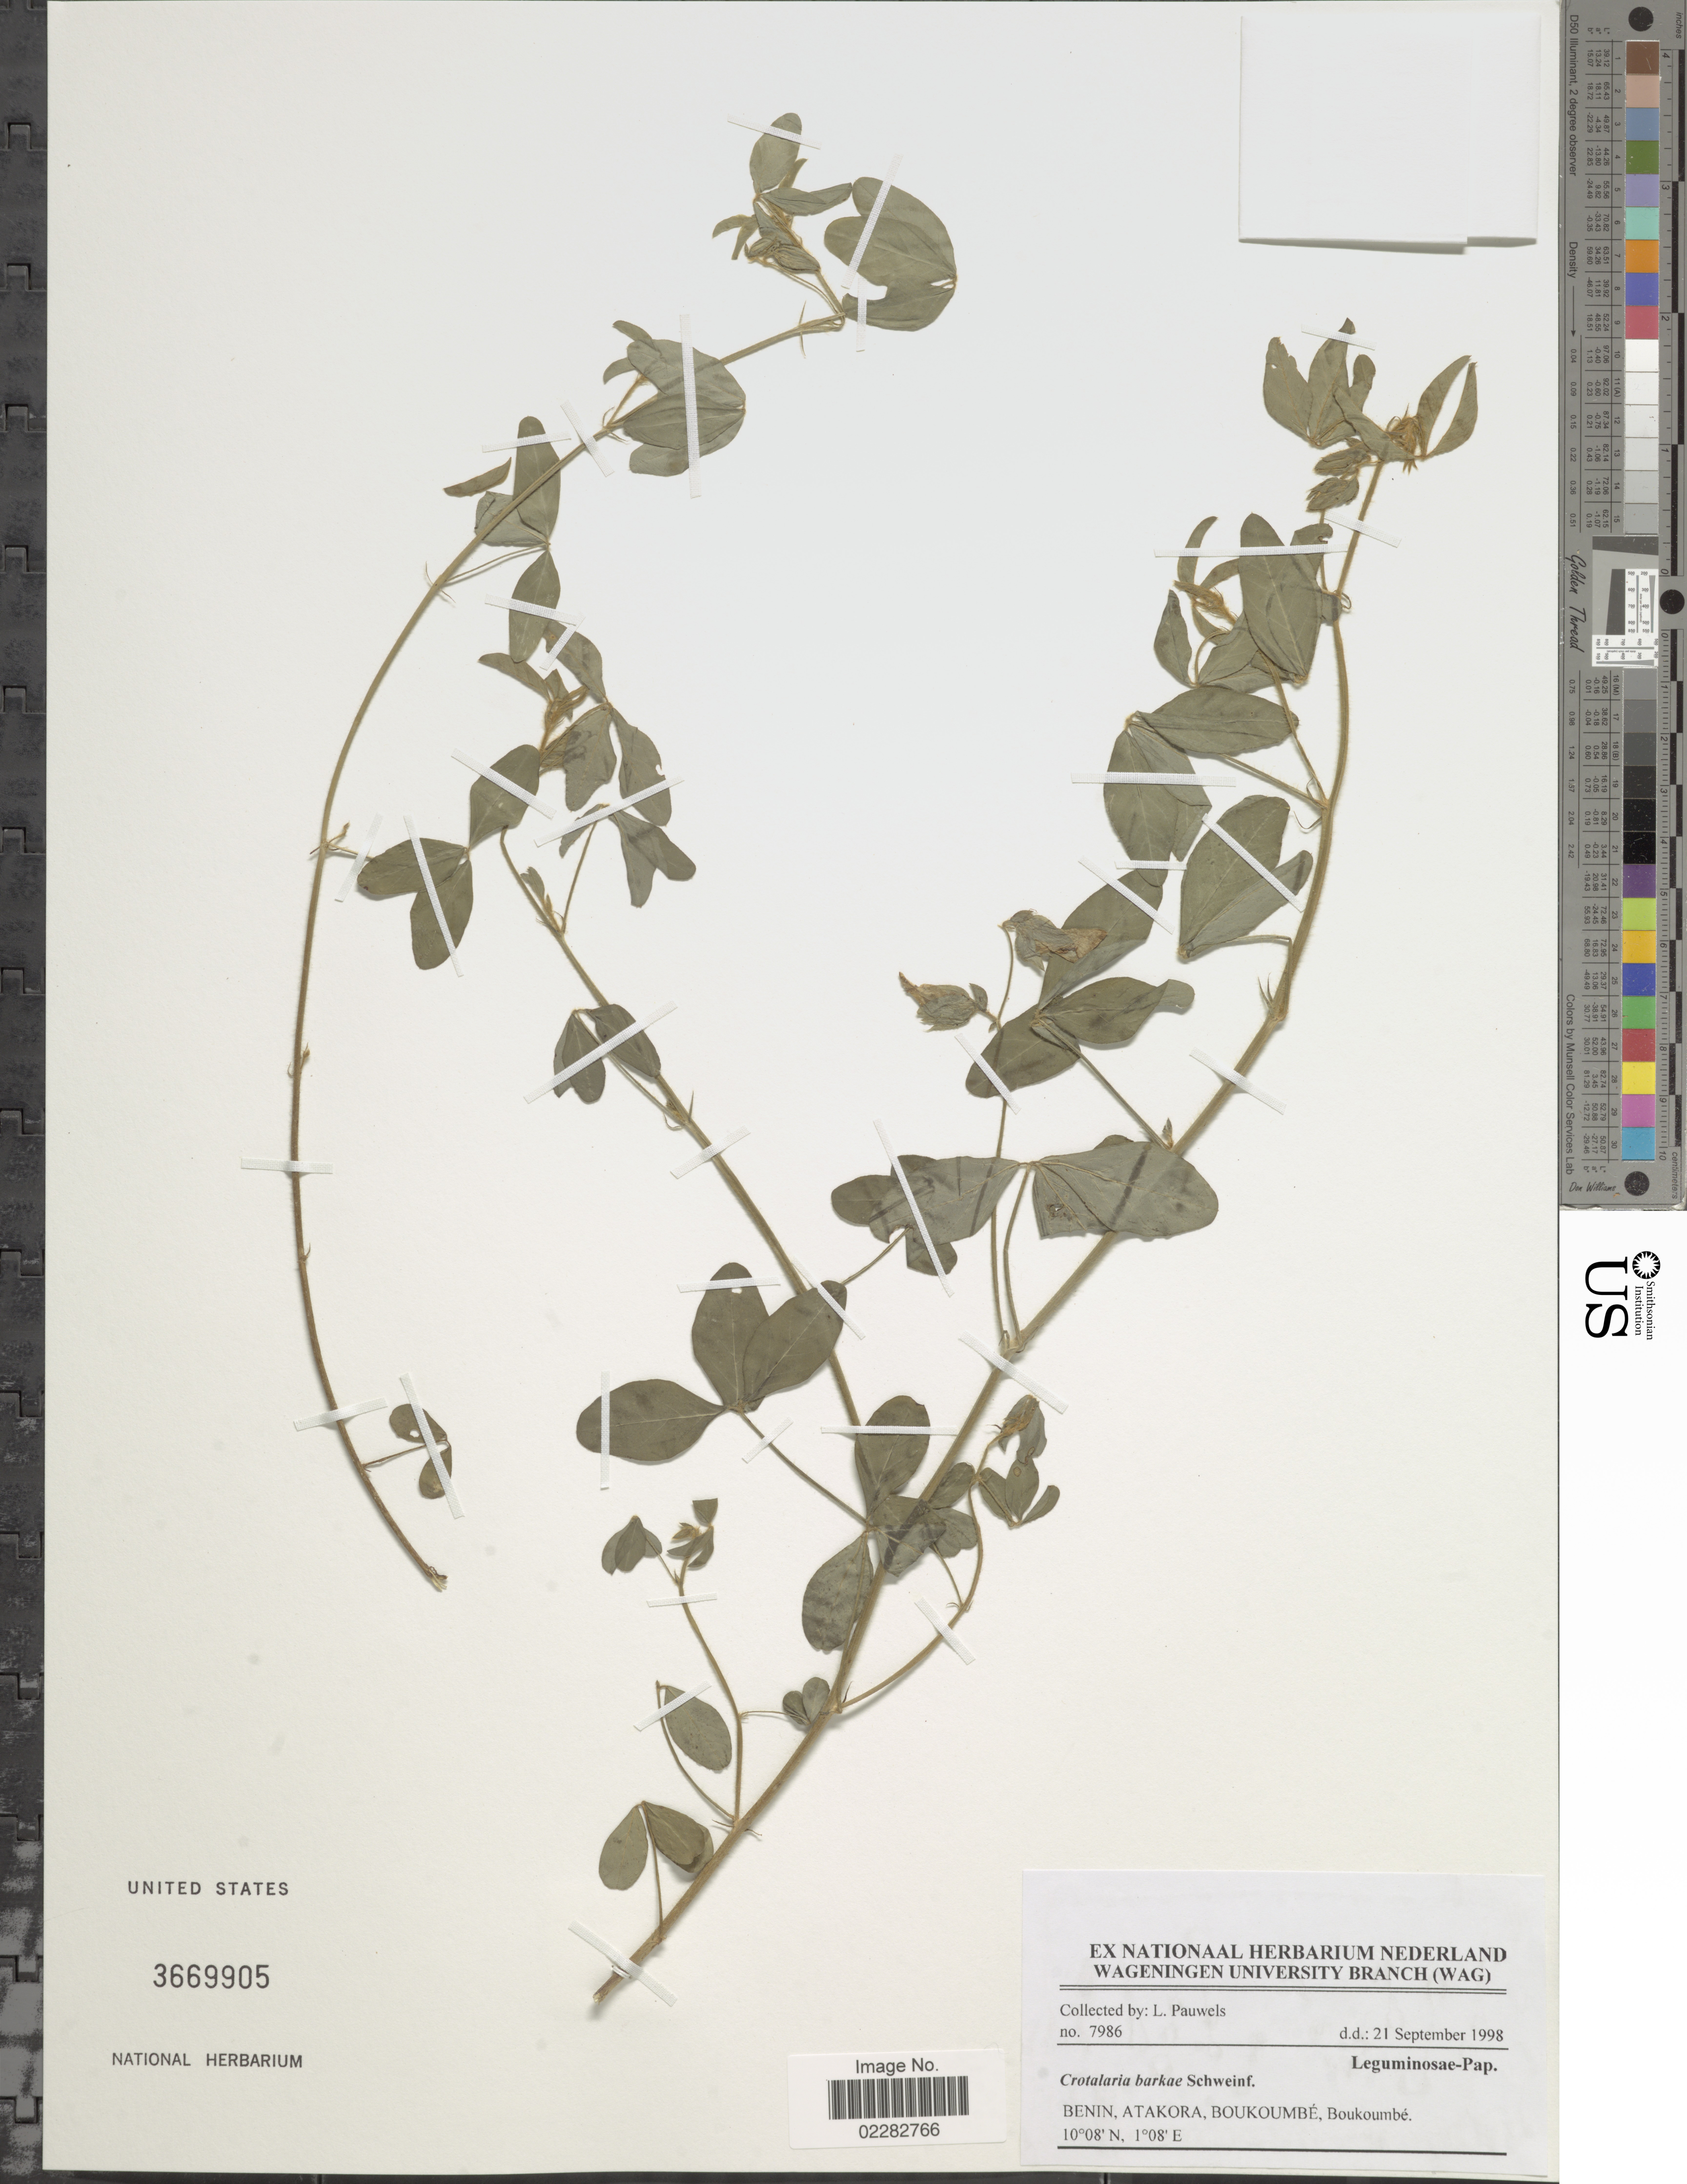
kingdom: Plantae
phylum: Tracheophyta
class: Magnoliopsida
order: Fabales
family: Fabaceae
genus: Crotalaria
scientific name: Crotalaria barkae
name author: Schweinf.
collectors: L. Pauwels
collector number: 7986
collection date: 1998-09-21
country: Benin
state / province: Atakora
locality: Boukoumbe, Boukoumbe.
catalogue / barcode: US 3669905